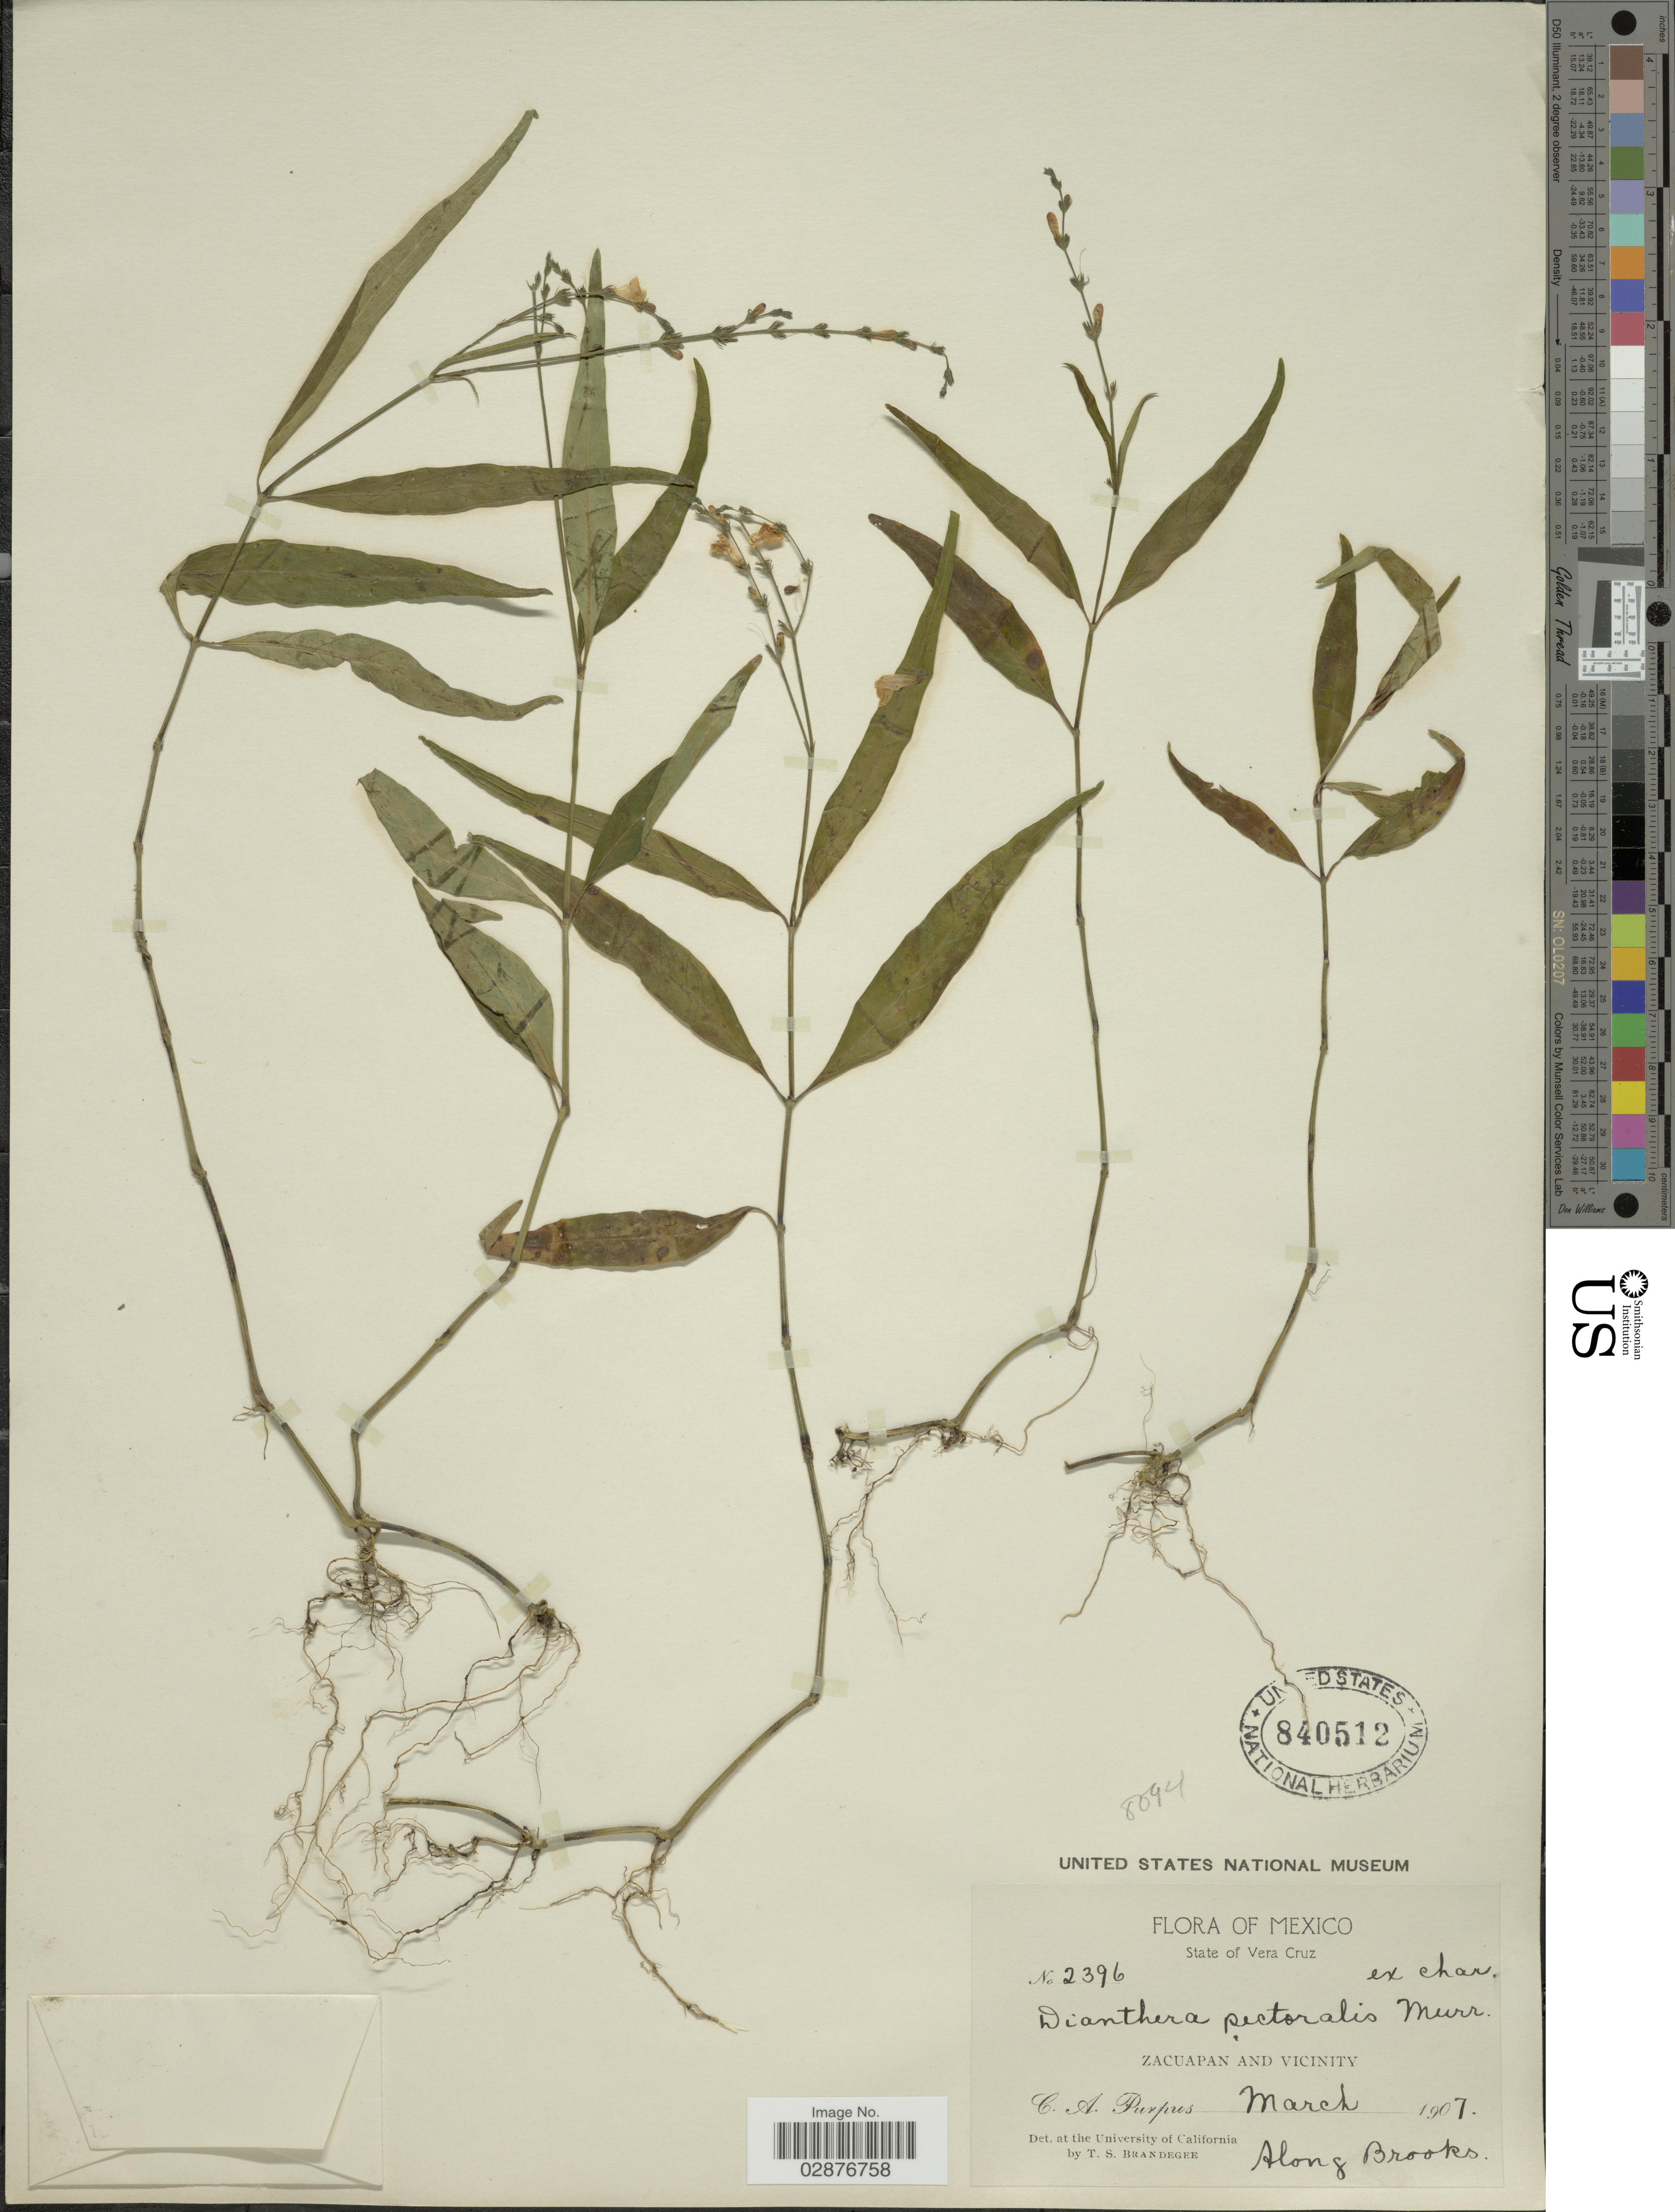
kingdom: Plantae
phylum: Tracheophyta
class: Magnoliopsida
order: Lamiales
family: Acanthaceae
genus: Justicia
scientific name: Justicia pectoralis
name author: Jacq.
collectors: C. A. Purpus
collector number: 2396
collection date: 1907-03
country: Mexico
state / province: Veracruz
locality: State of Vera Cruz, Zacuapan and Vicinity. Along Brooks.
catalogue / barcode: US 840512